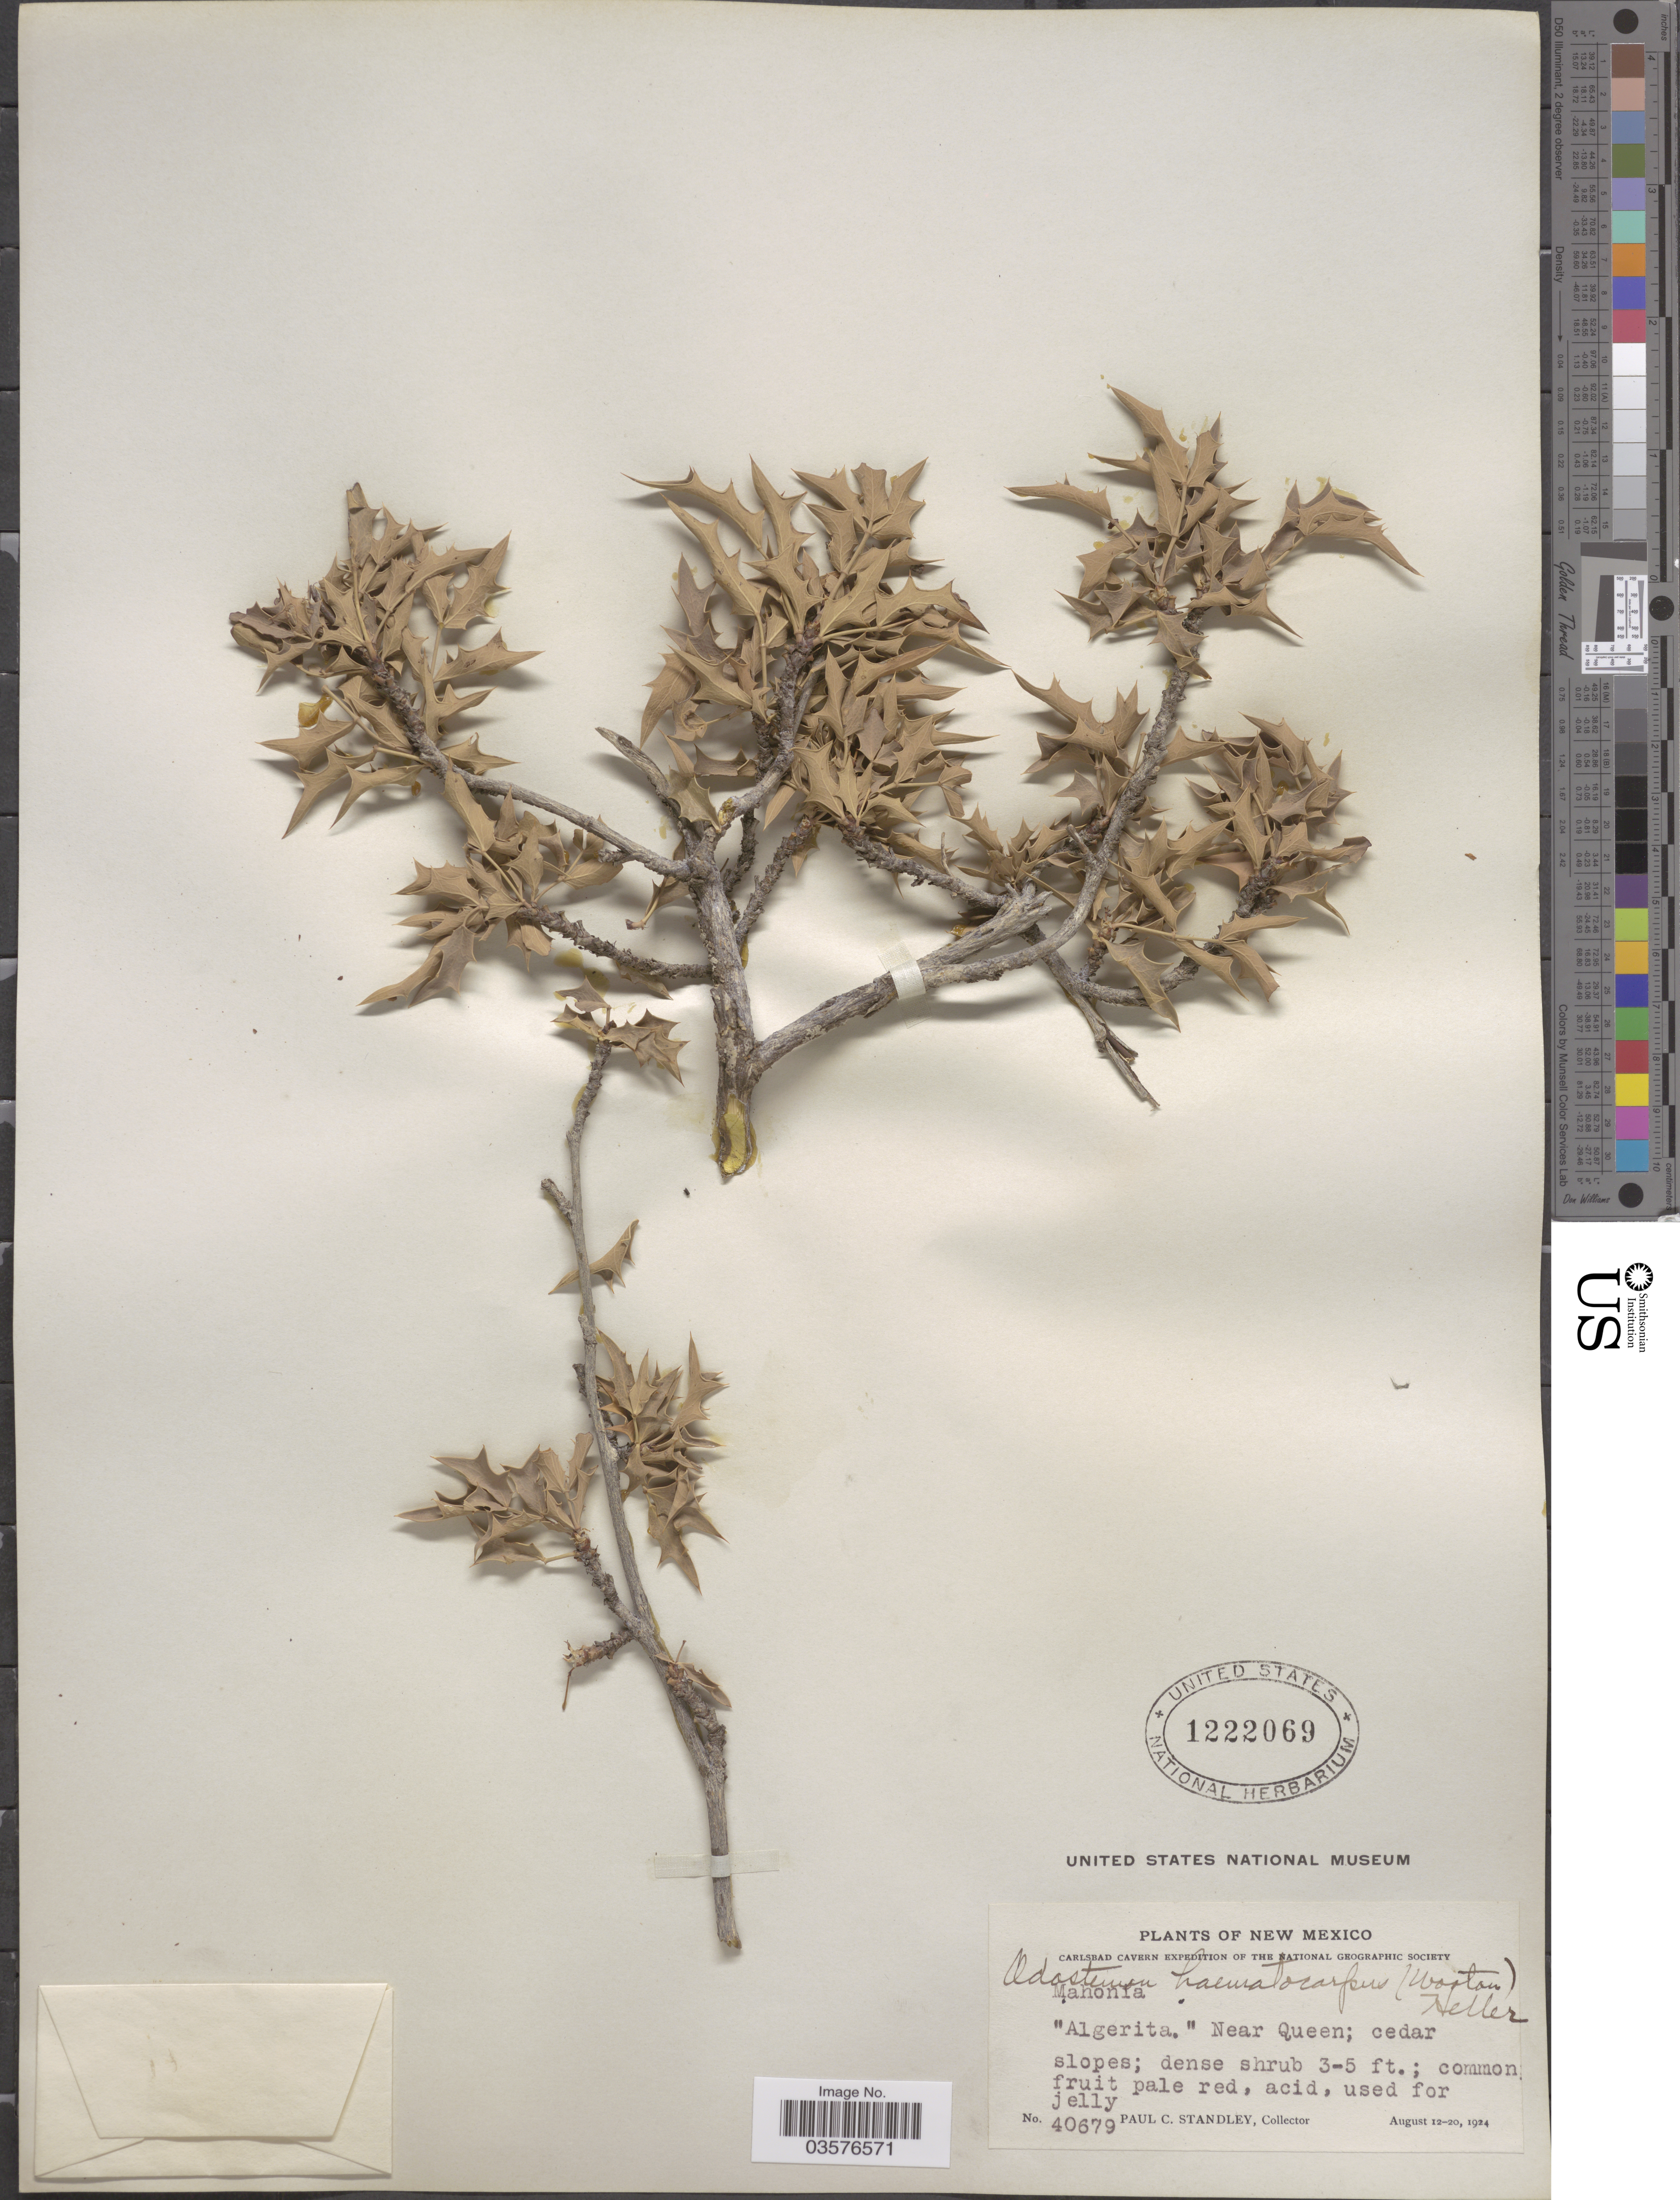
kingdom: Plantae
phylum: Tracheophyta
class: Magnoliopsida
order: Ranunculales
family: Berberidaceae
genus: Mahonia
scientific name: Mahonia haematocarpa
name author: (Wooton) Fedde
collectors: P. C. Standley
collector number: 40679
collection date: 1924-08-12/1924-08-20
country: United States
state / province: New Mexico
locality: Algerita.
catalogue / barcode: US 1222069